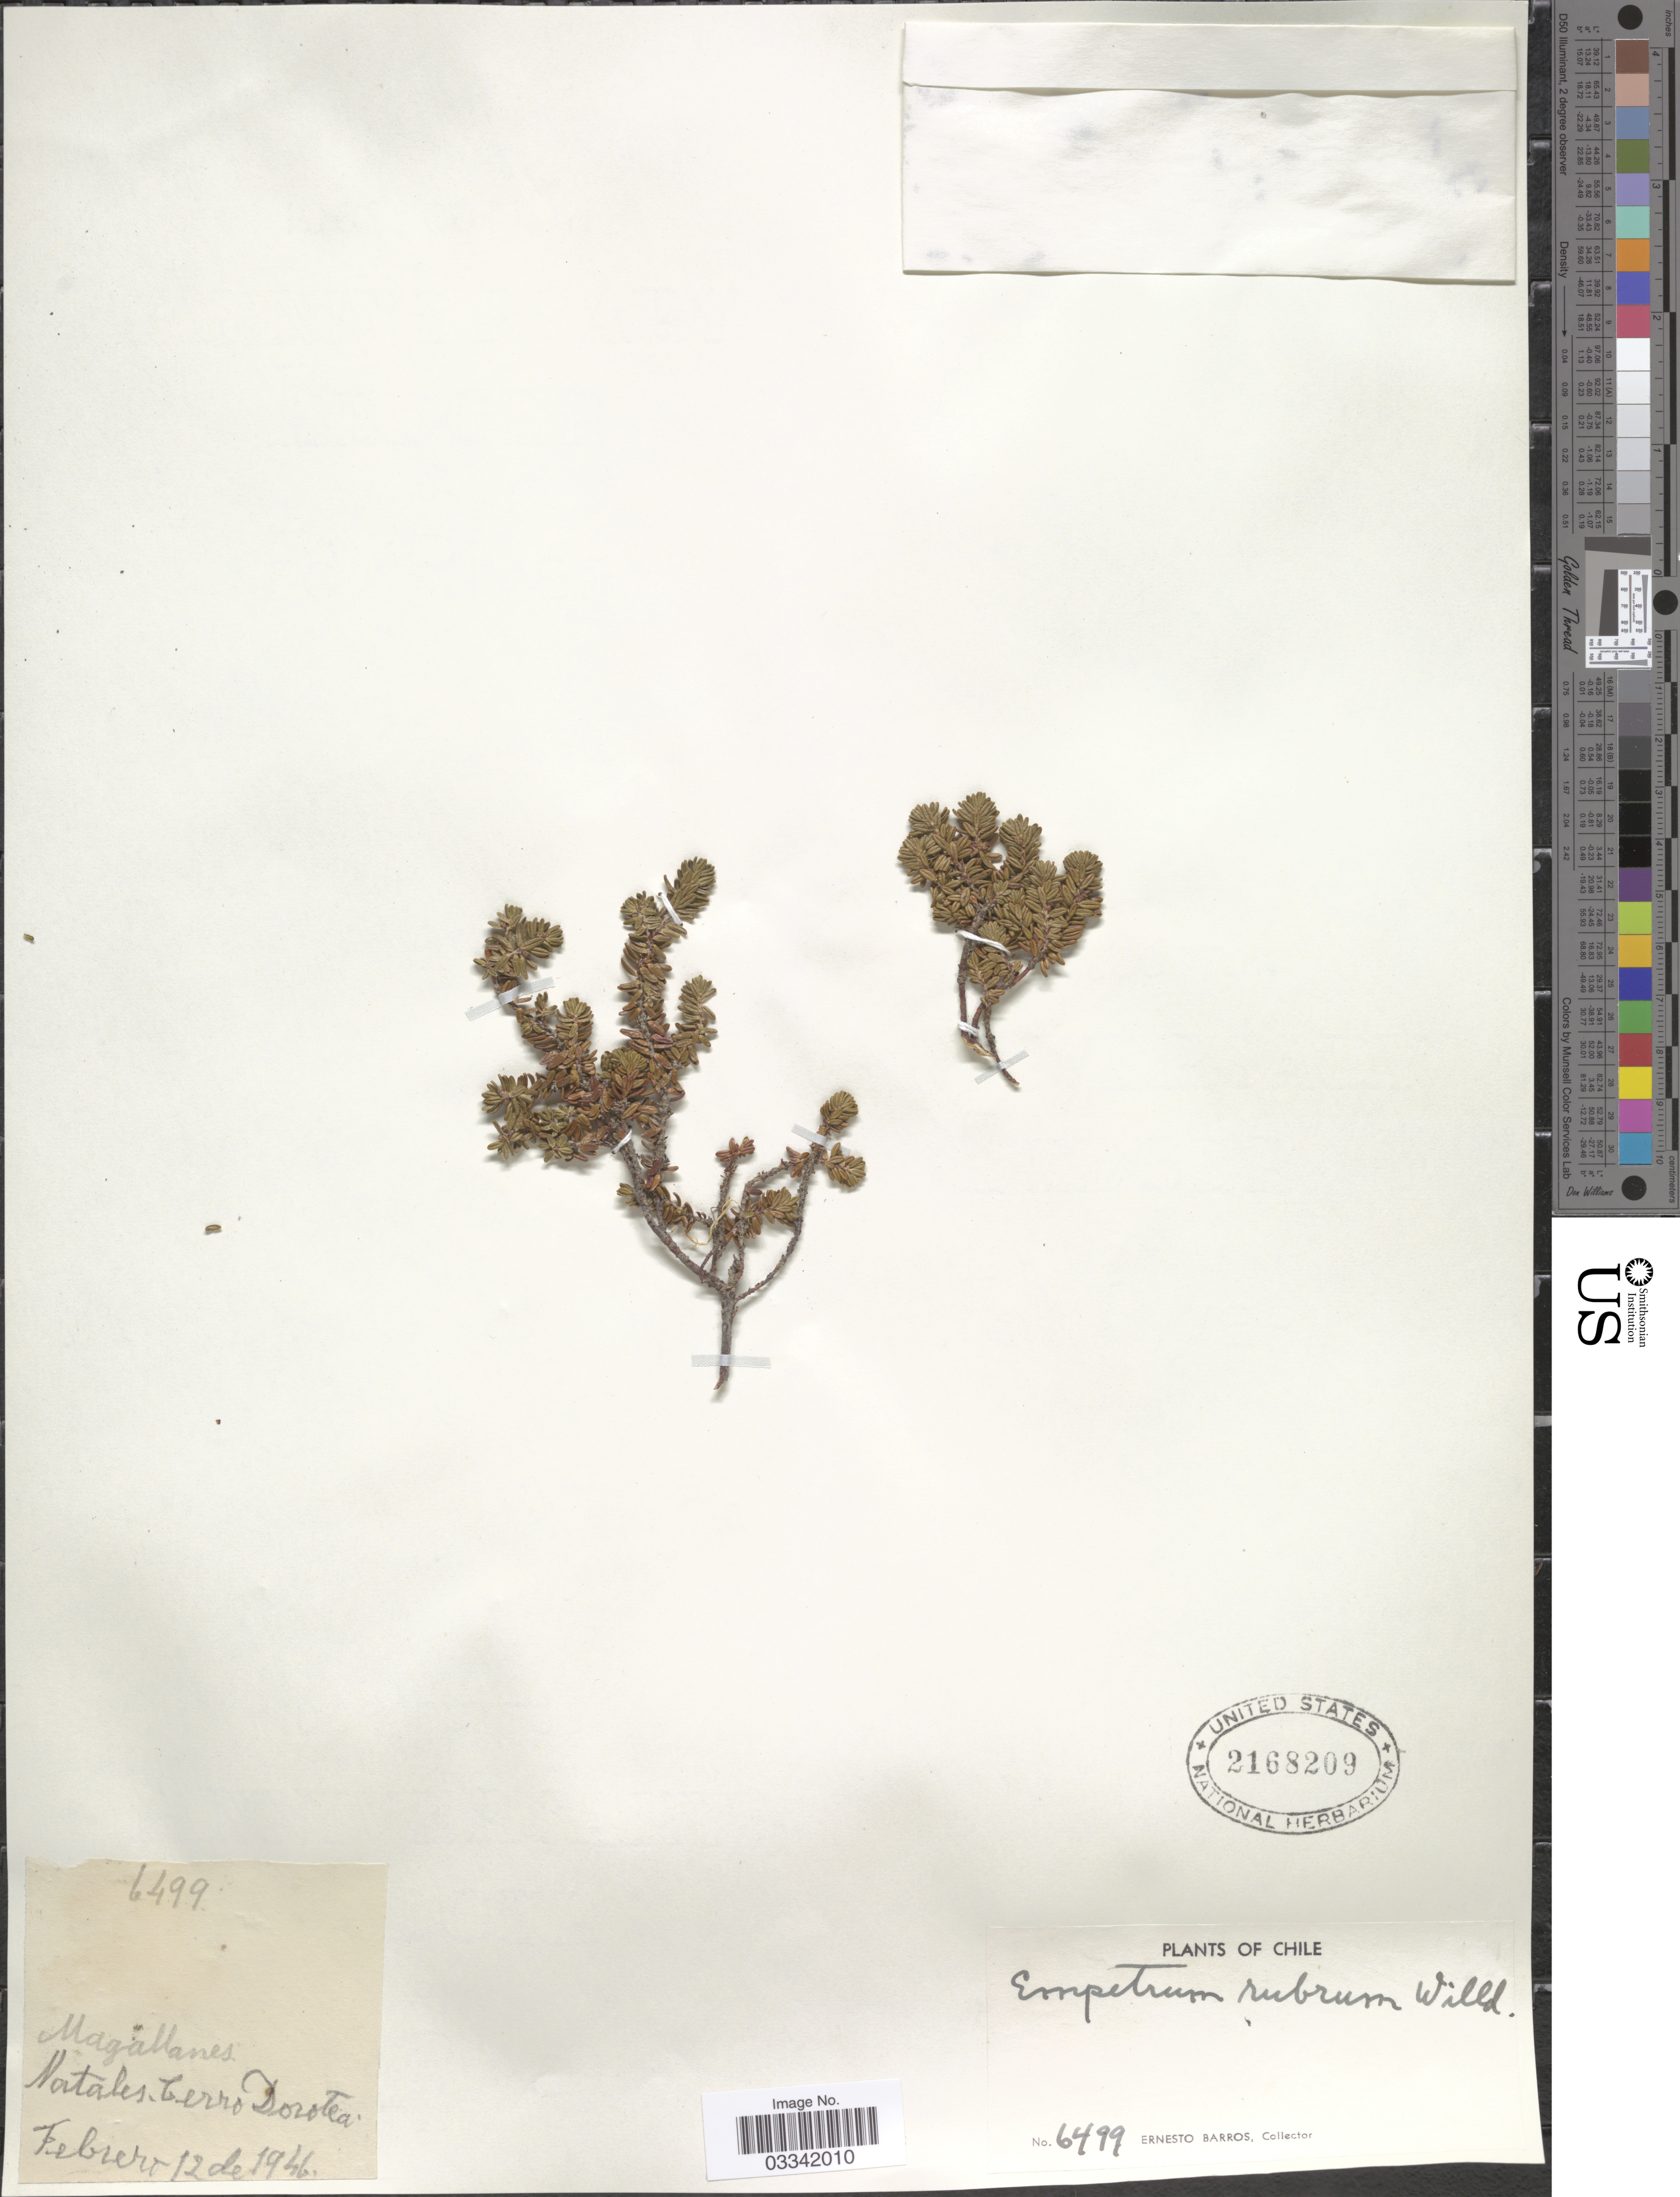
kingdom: Plantae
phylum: Tracheophyta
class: Magnoliopsida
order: Ericales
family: Ericaceae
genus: Empetrum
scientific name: Empetrum rubrum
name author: Vahl ex Willd.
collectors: E. Barros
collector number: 6499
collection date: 1946-02-12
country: Chile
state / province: Magallanes y de la Antártica Chilena (XII)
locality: Magallanes, Natales, Cerro Dorotea.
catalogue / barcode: US 2168209